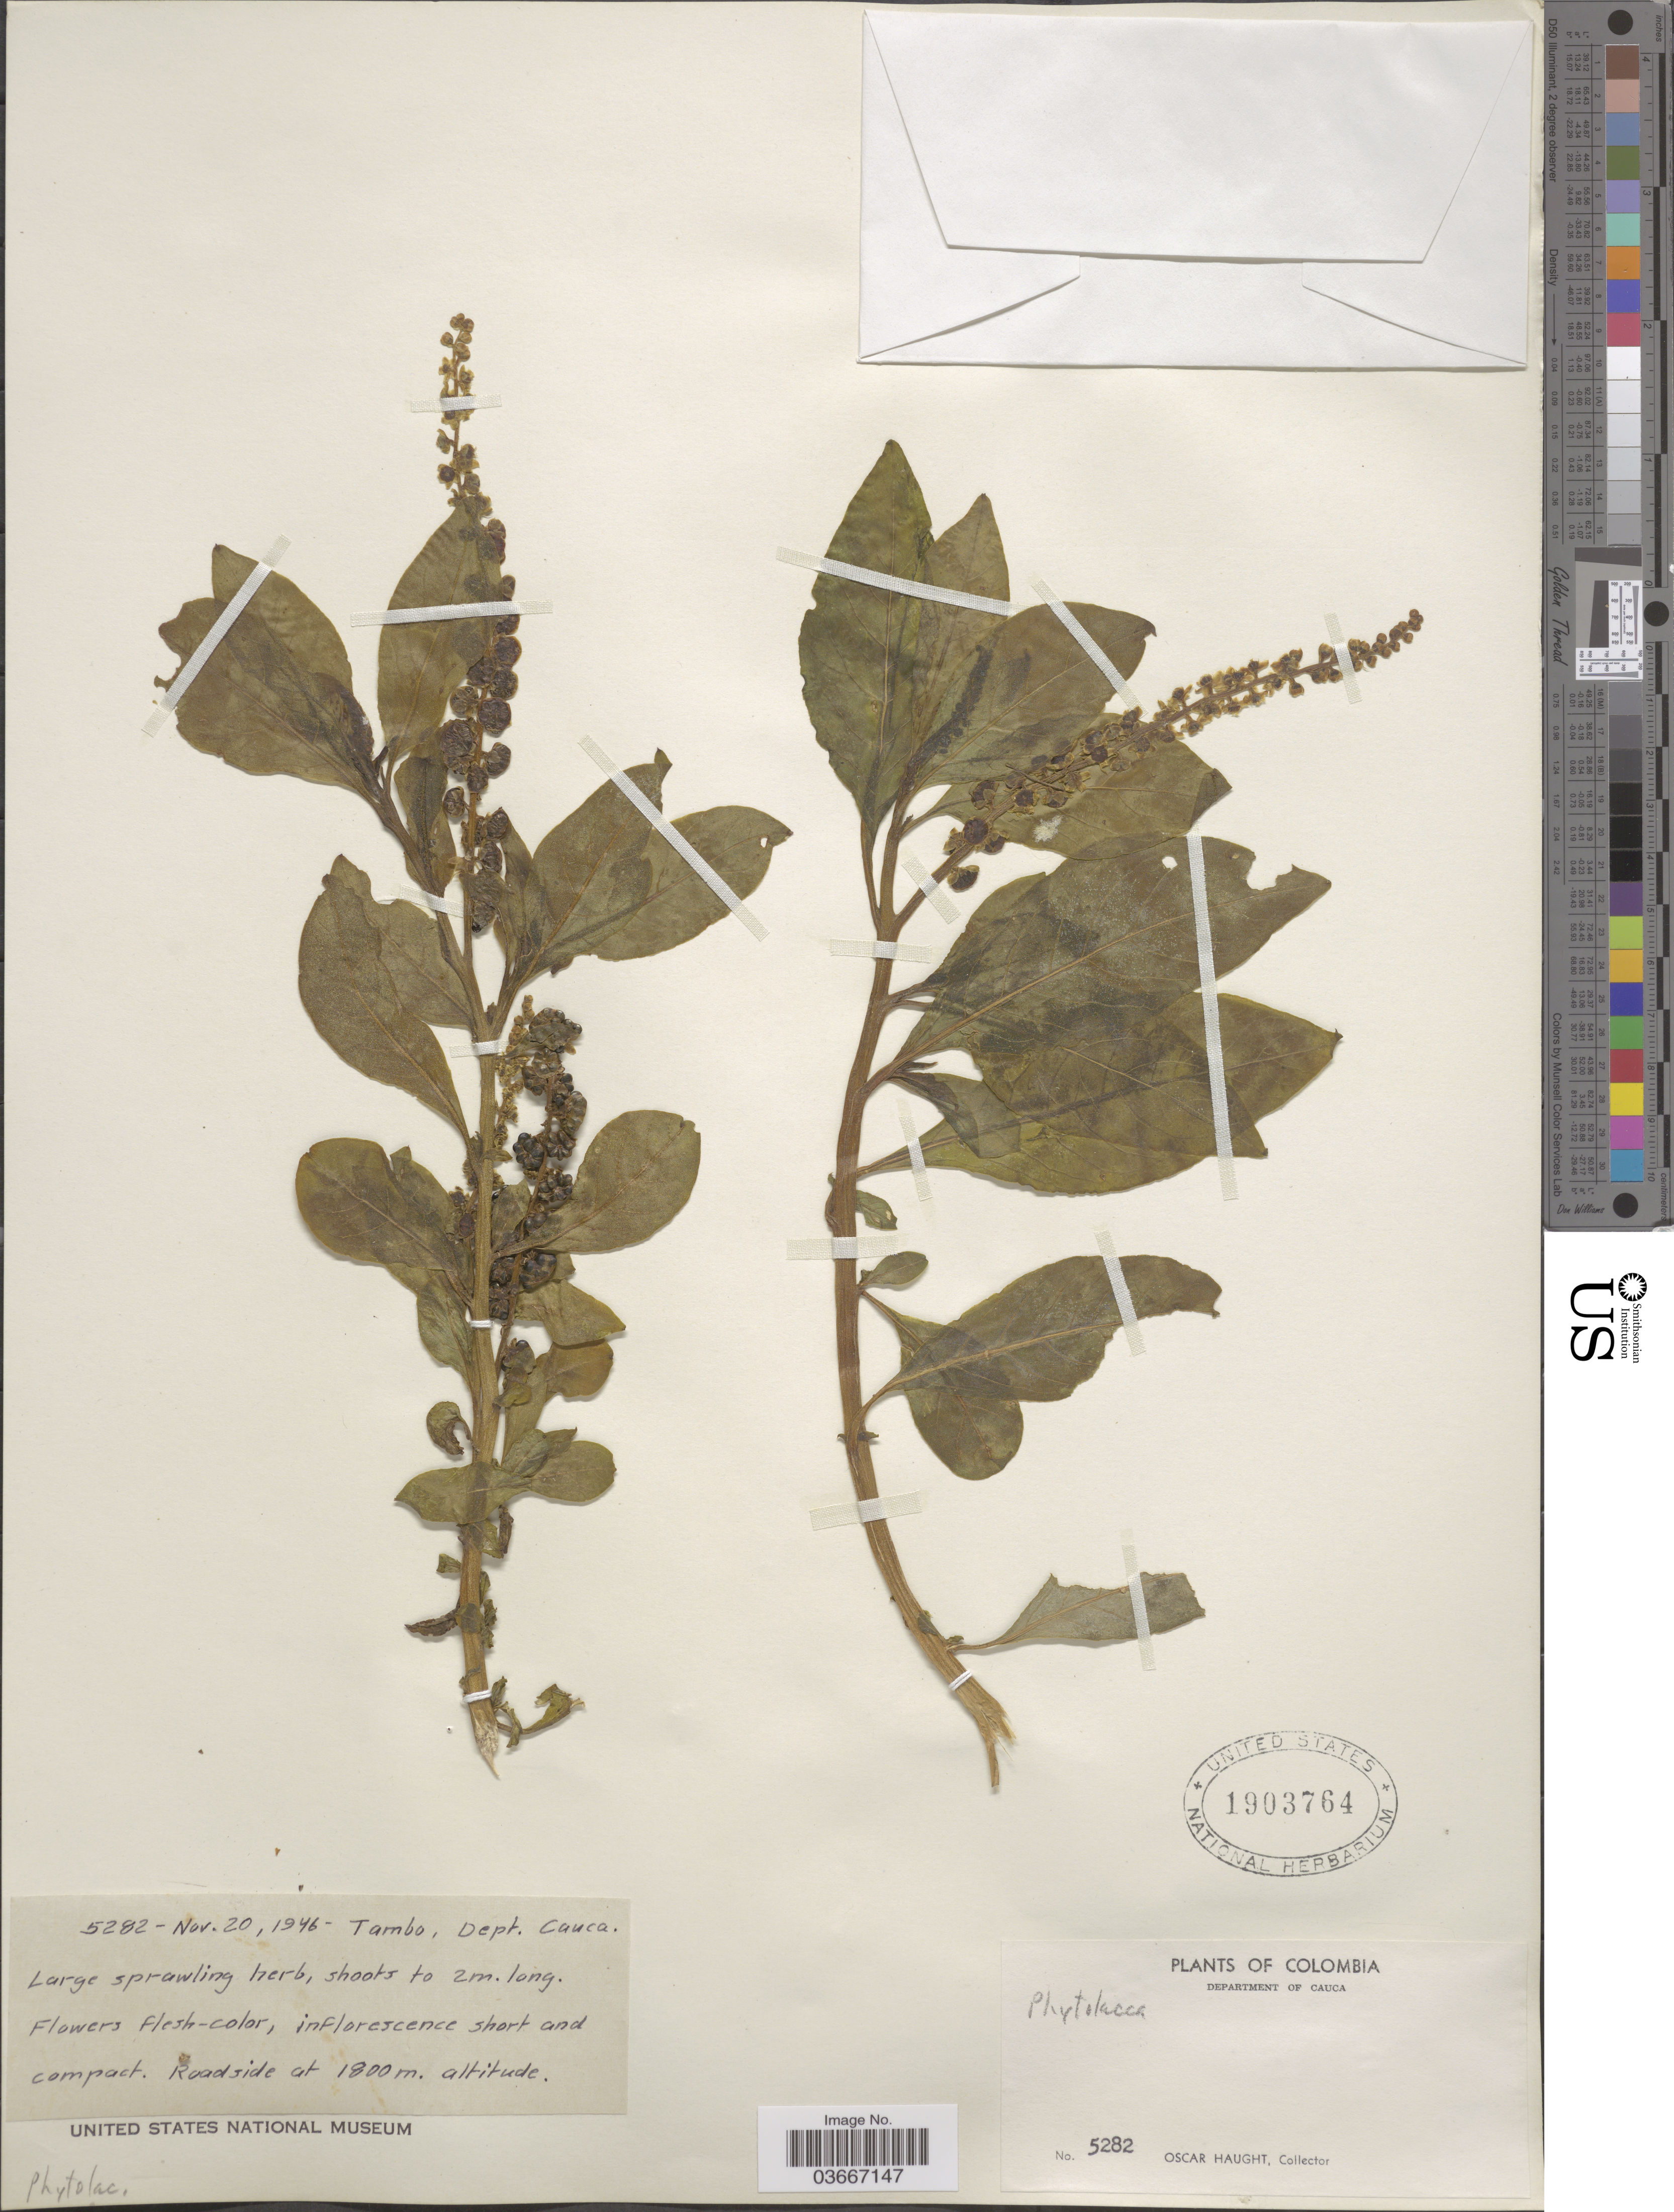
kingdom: Plantae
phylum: Tracheophyta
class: Magnoliopsida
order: Caryophyllales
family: Phytolaccaceae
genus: Phytolacca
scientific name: Phytolacca sp.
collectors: O. L. Haught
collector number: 5282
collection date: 1946-11-20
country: Colombia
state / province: Cauca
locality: Tambo, Department of Cauca.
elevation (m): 1800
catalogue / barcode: US 1903764